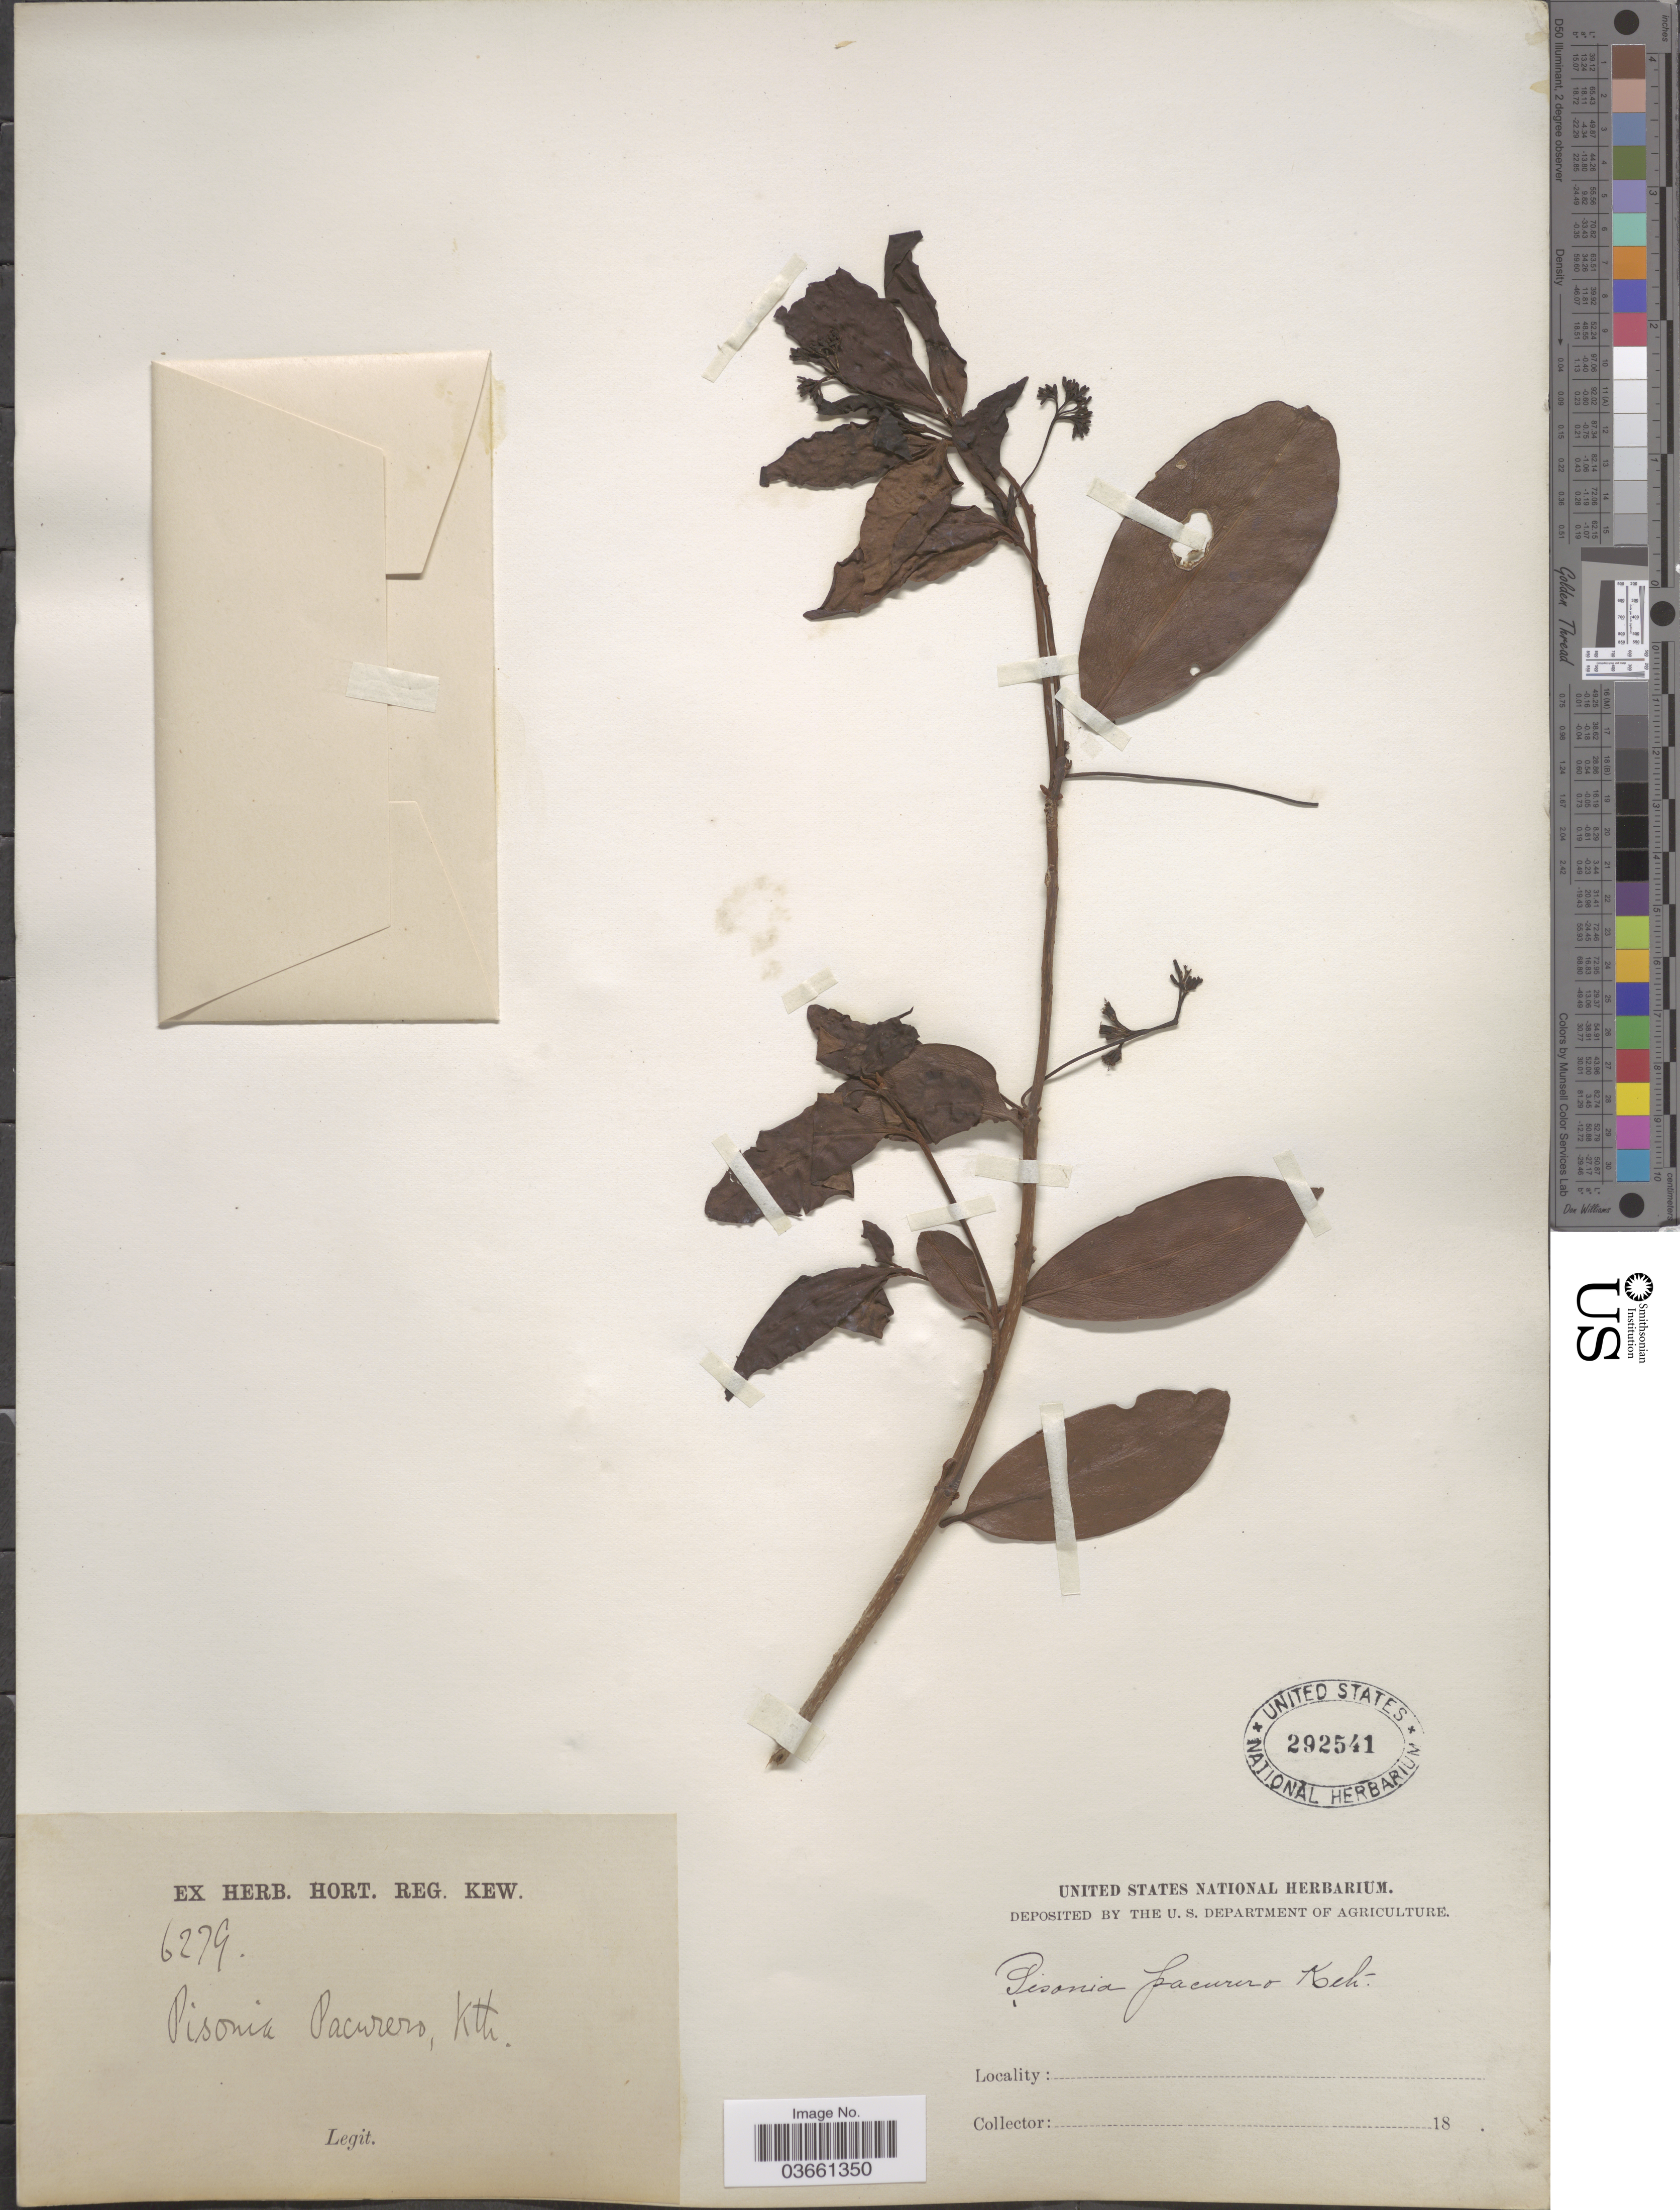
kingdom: Plantae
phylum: Tracheophyta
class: Magnoliopsida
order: Caryophyllales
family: Nyctaginaceae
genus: Guapira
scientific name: Guapira opposita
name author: (Vell.) Reitz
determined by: Strong, Mark T., (BOT), Smithsonian Institution - National Museum of Natural History (UNITED STATES)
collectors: ex herb. Hort. Reg. Kew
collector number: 6279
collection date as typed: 18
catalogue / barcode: US 292541